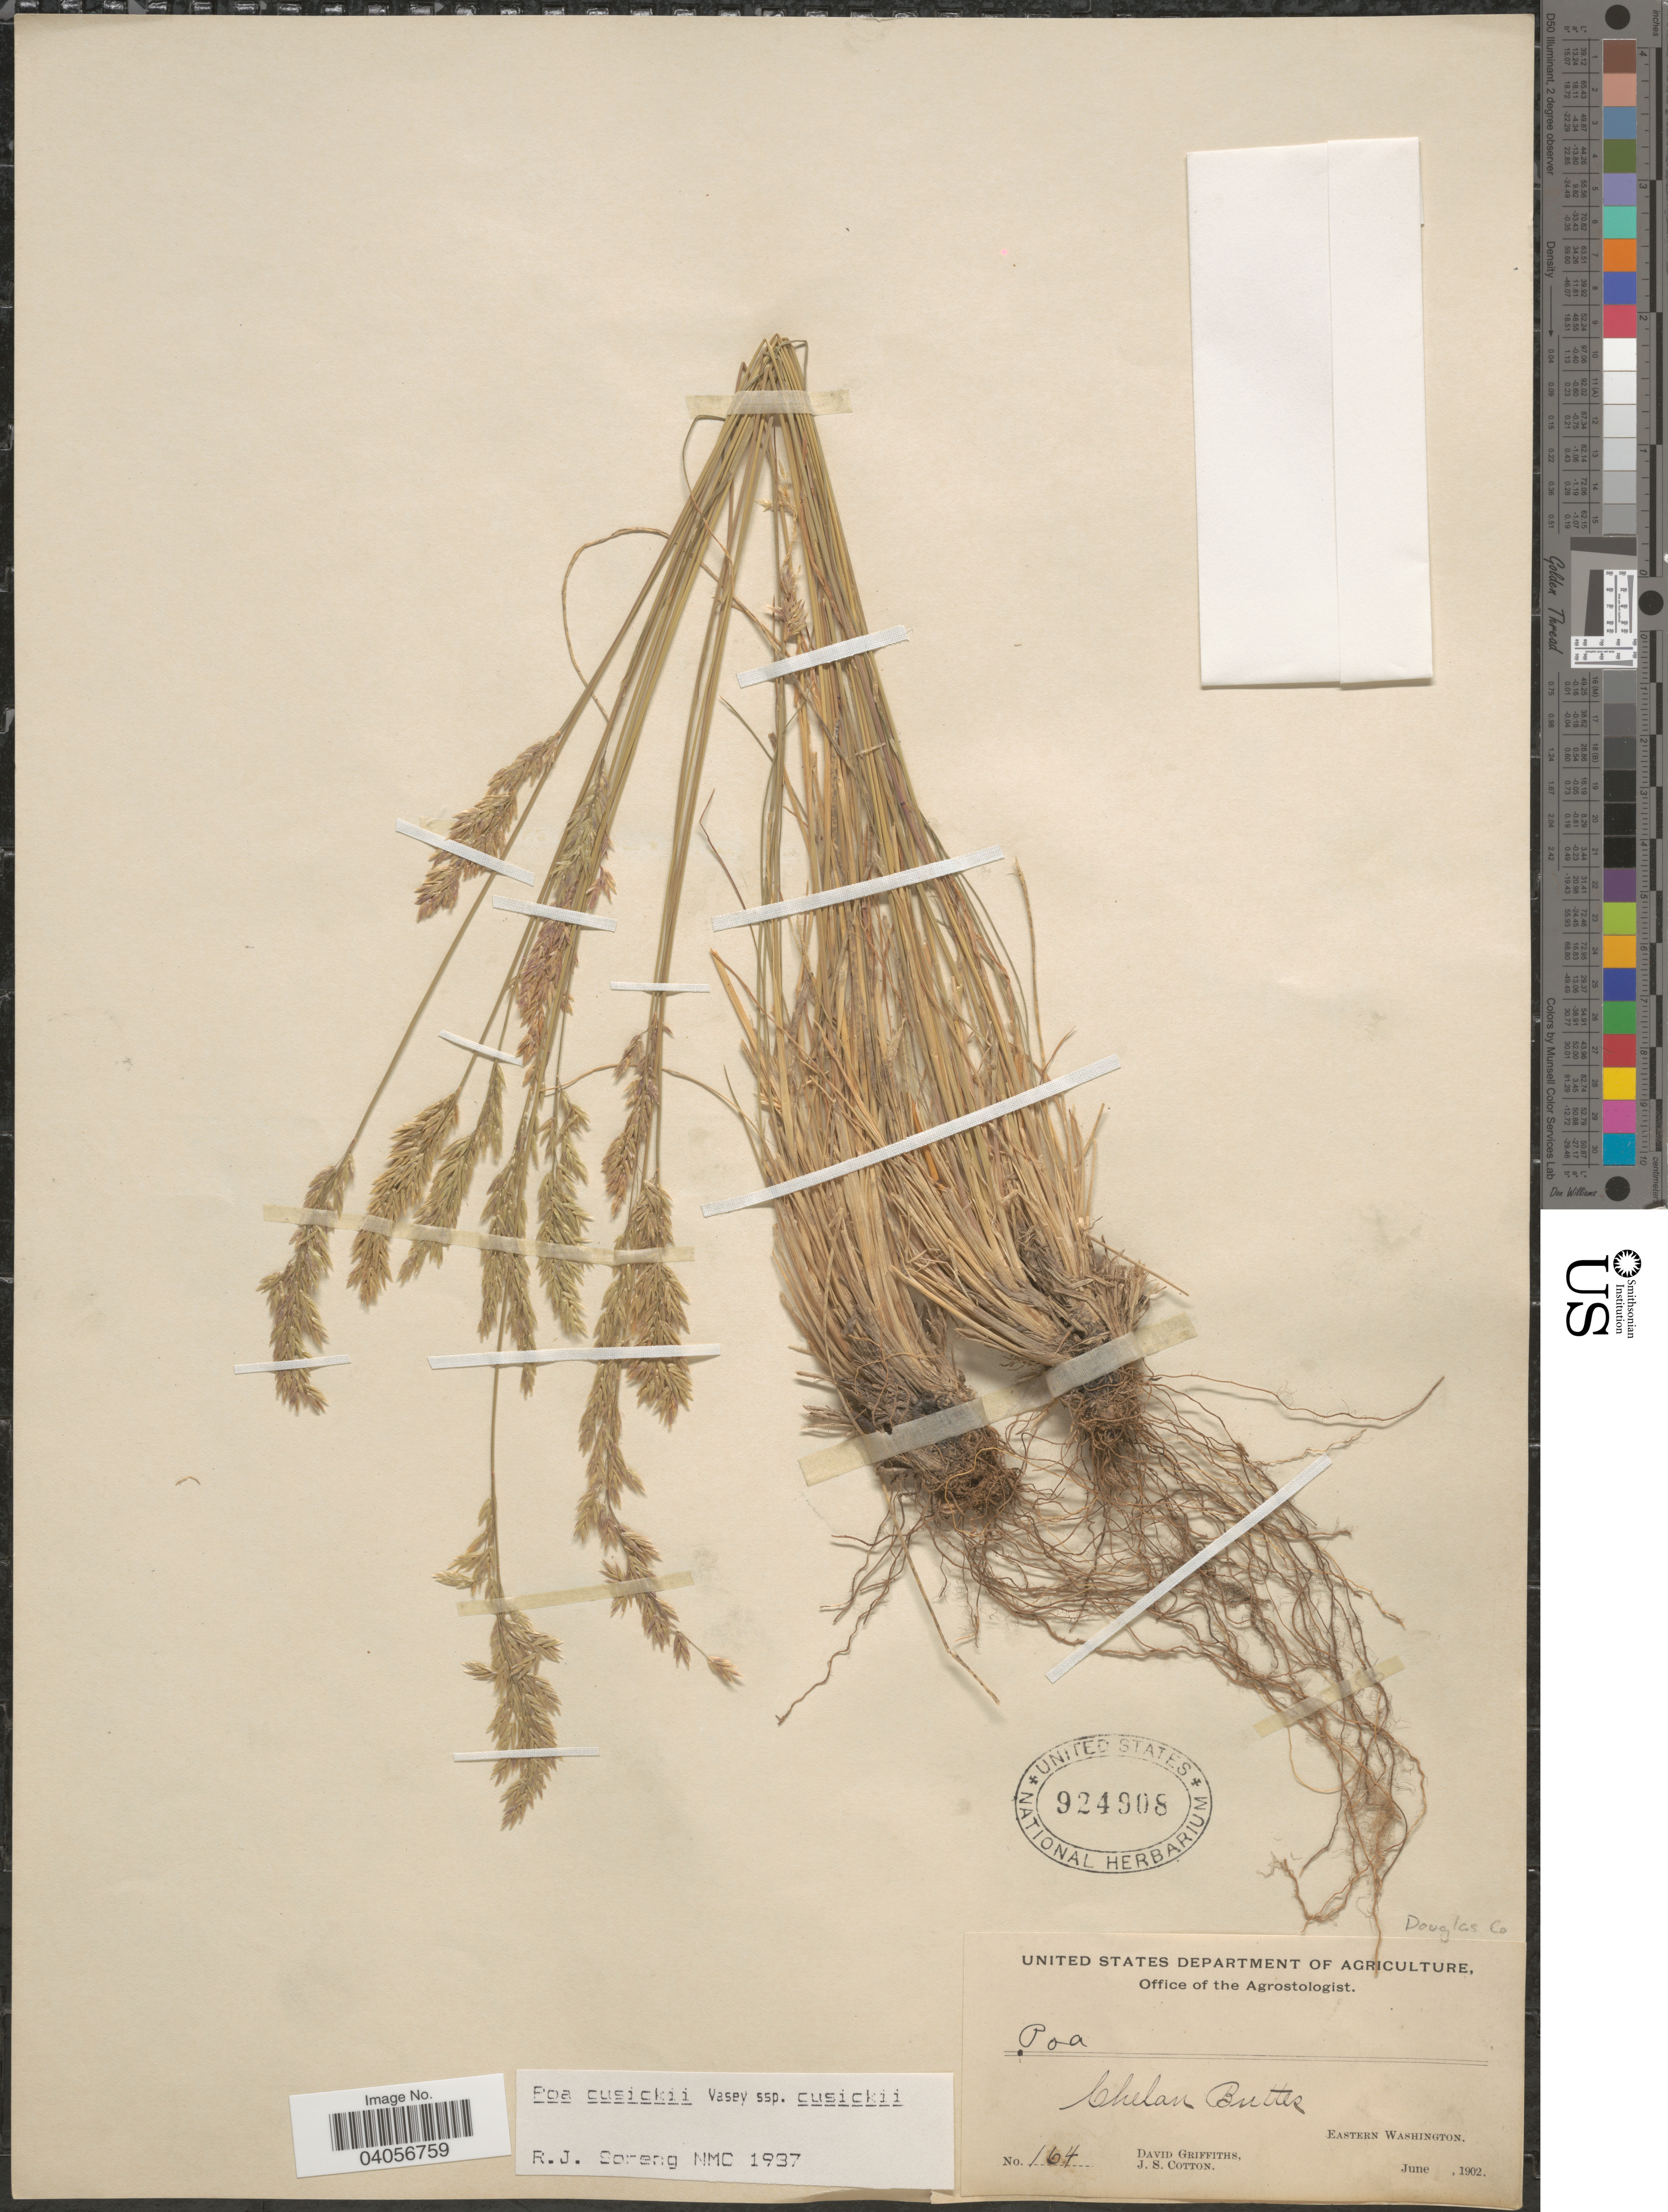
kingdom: Plantae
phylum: Tracheophyta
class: Liliopsida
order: Poales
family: Poaceae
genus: Poa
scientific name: Poa cusickii subsp. cusickii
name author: Vasey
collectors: D. Griffiths & J. S. Cotton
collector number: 164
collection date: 1902-06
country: United States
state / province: Washington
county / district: Chelan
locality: Chelan Buttes. Eastern Washington. Douglas Co.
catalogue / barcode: US 924908